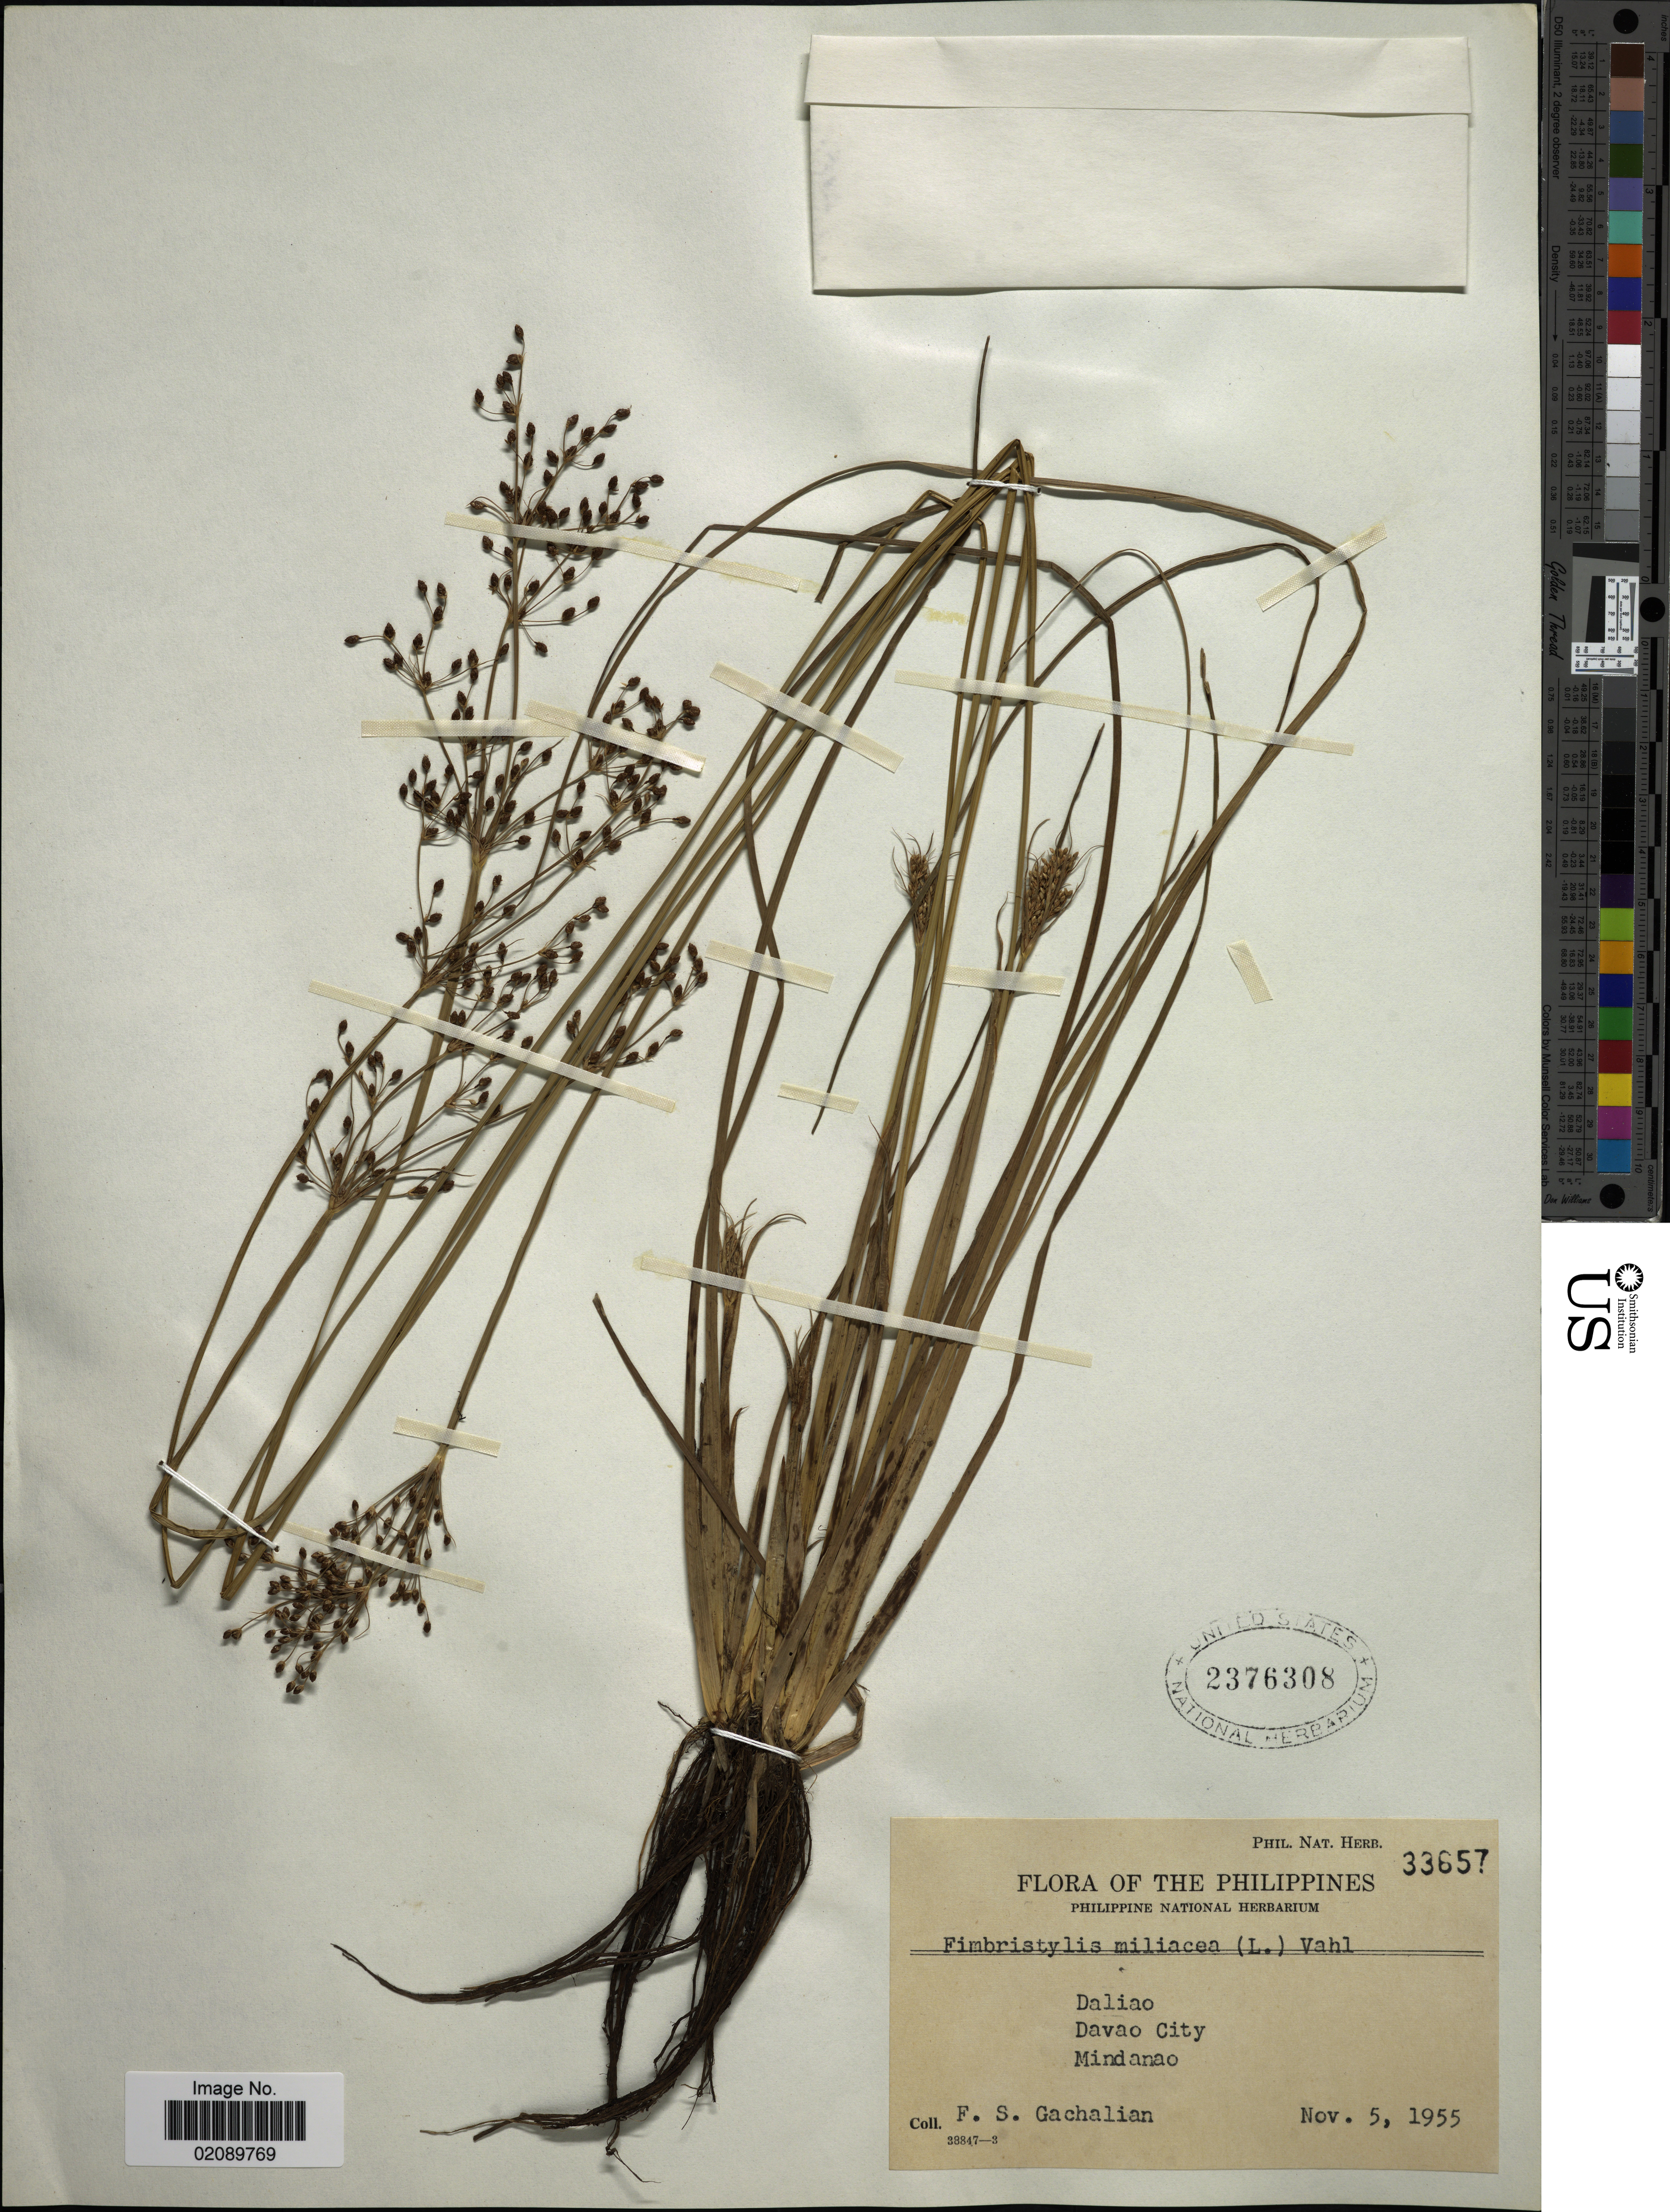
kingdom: Plantae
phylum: Tracheophyta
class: Liliopsida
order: Poales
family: Cyperaceae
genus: Fimbristylis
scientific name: Fimbristylis littoralis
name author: Gaudich.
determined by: Strong, M. T., (US), Smithsonian Institution - National Museum of Natural History (UNITED STATES)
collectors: F. Gachalian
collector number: Phil. Nat. Herb. 33657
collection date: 1955-11-05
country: Philippines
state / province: Davao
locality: Daliao, Davao City, Mindanao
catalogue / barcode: US 2376308